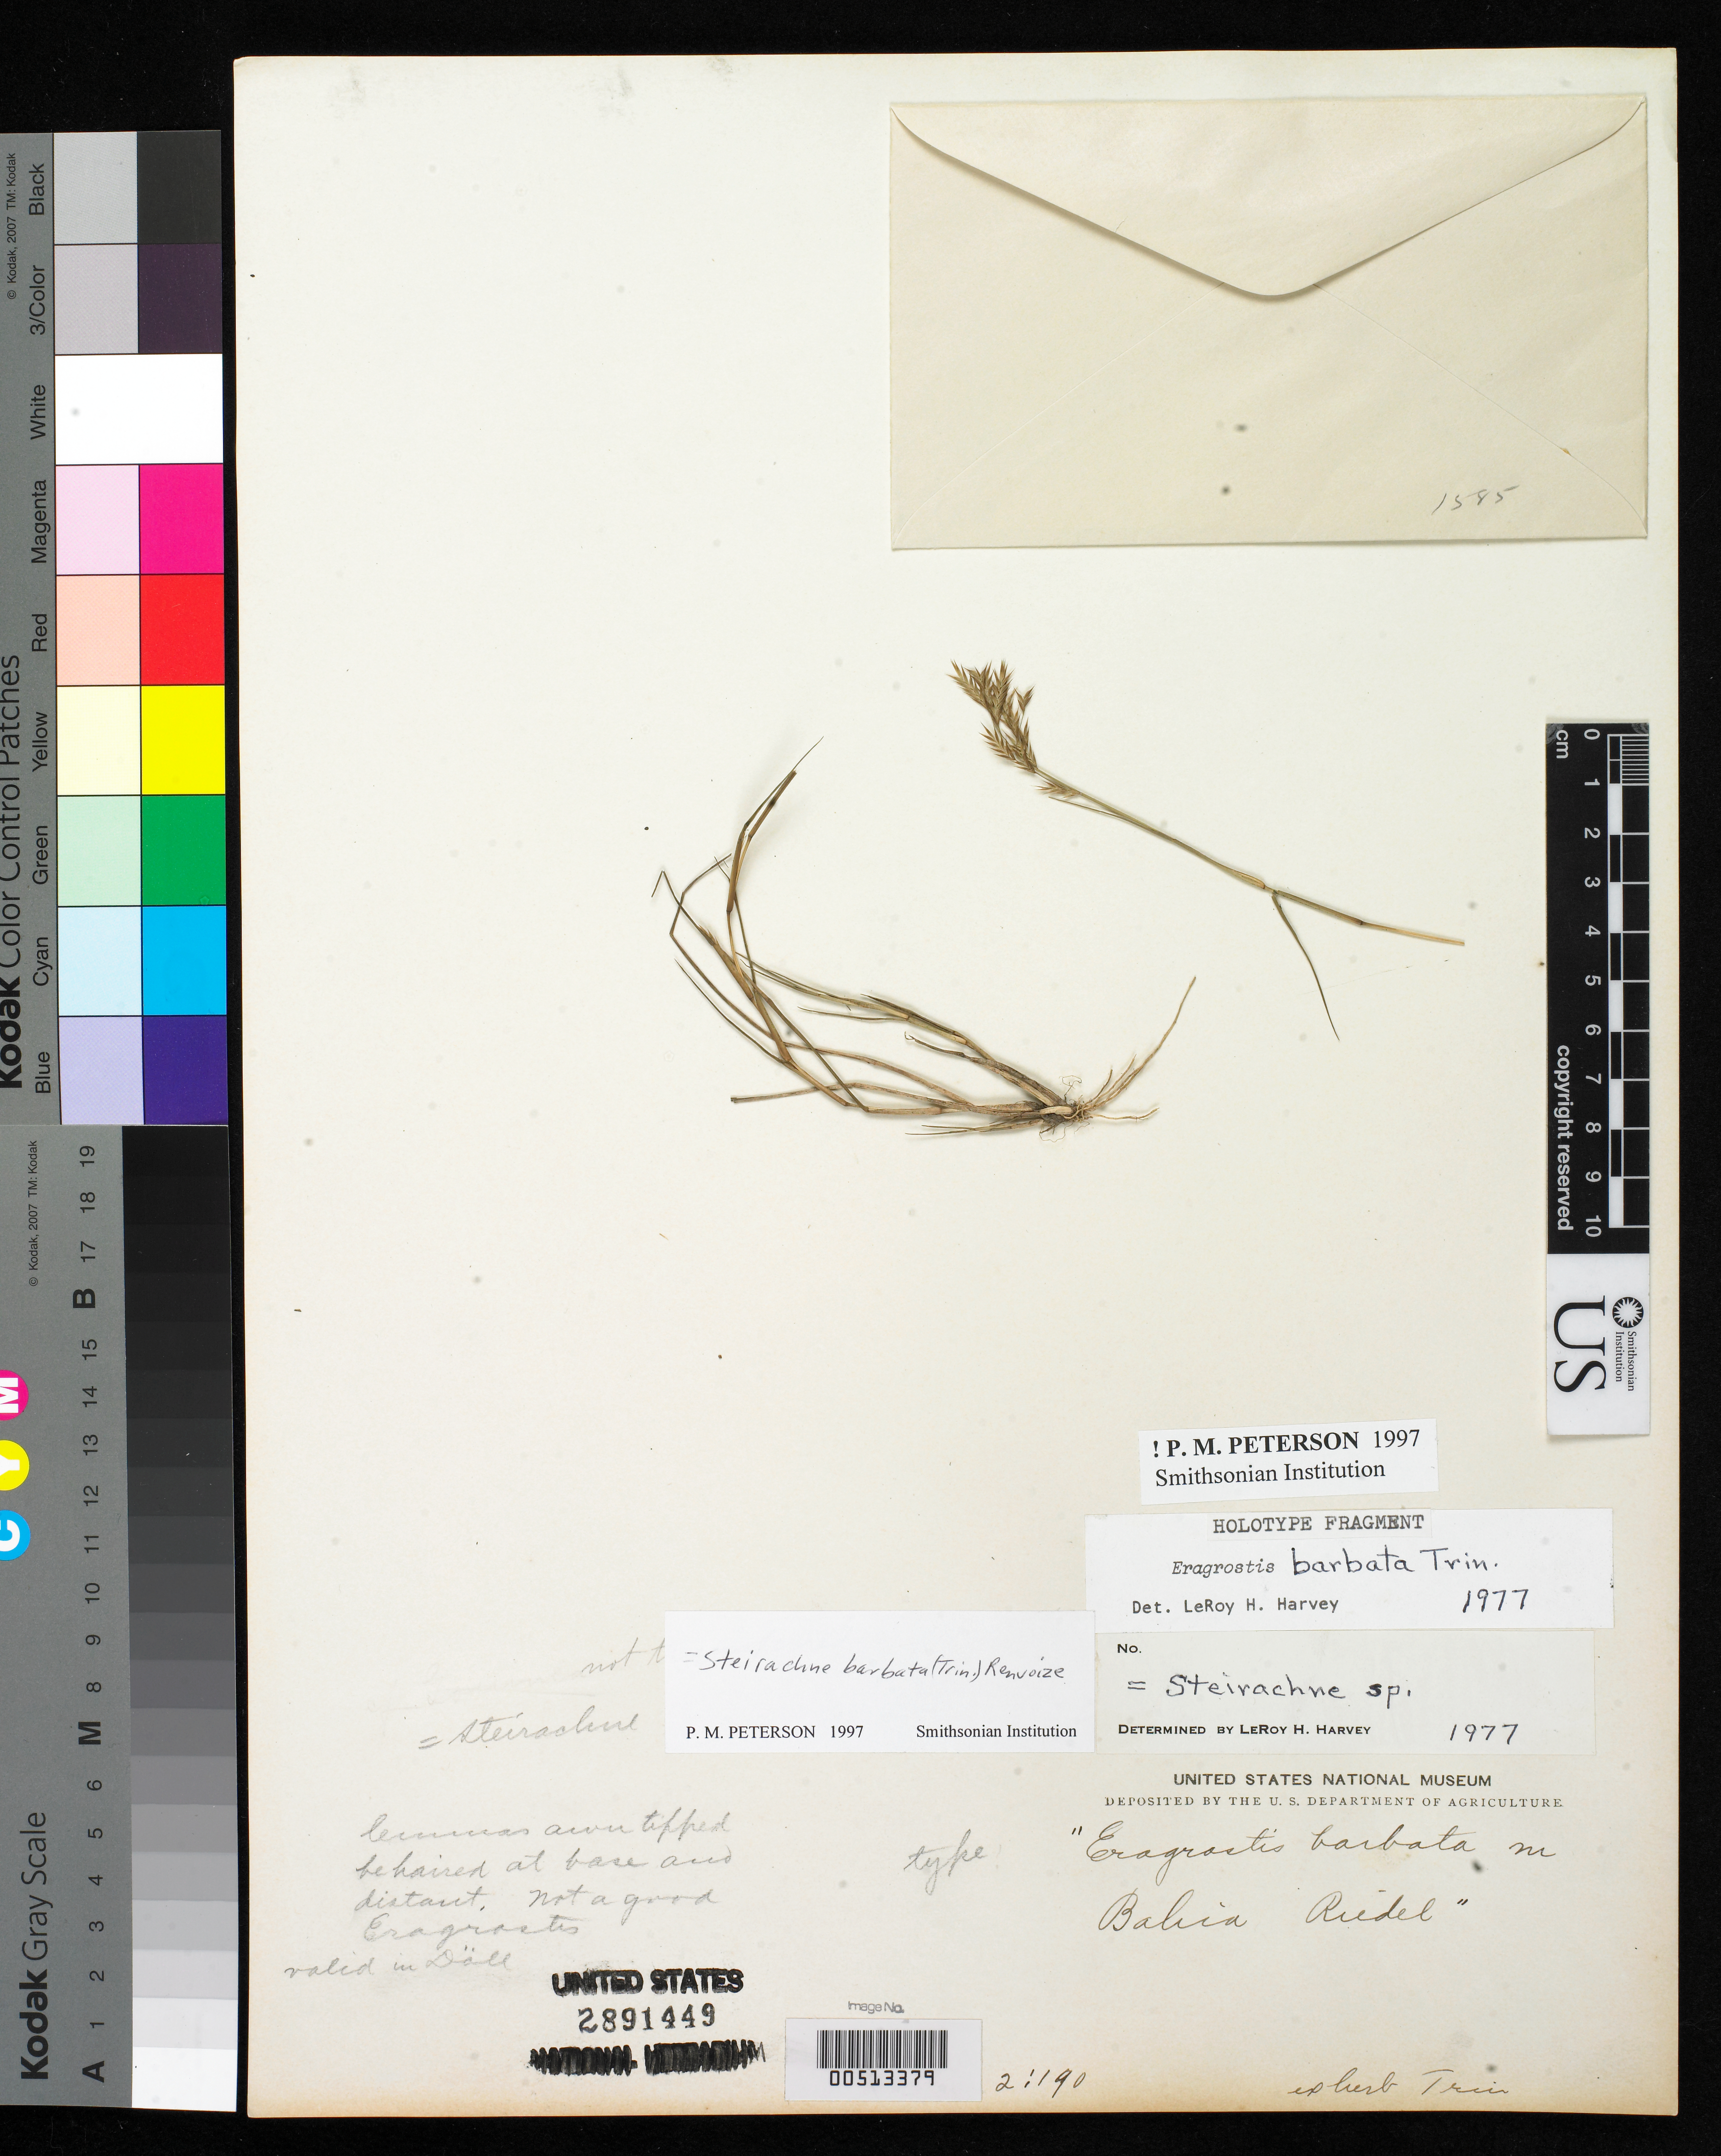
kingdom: Plantae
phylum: Tracheophyta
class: Liliopsida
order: Poales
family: Poaceae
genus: Eragrostis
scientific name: Eragrostis barbata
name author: Trin.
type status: Type Fragment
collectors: L. Riedel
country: Brazil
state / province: Minas Gerais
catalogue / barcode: US 2891449